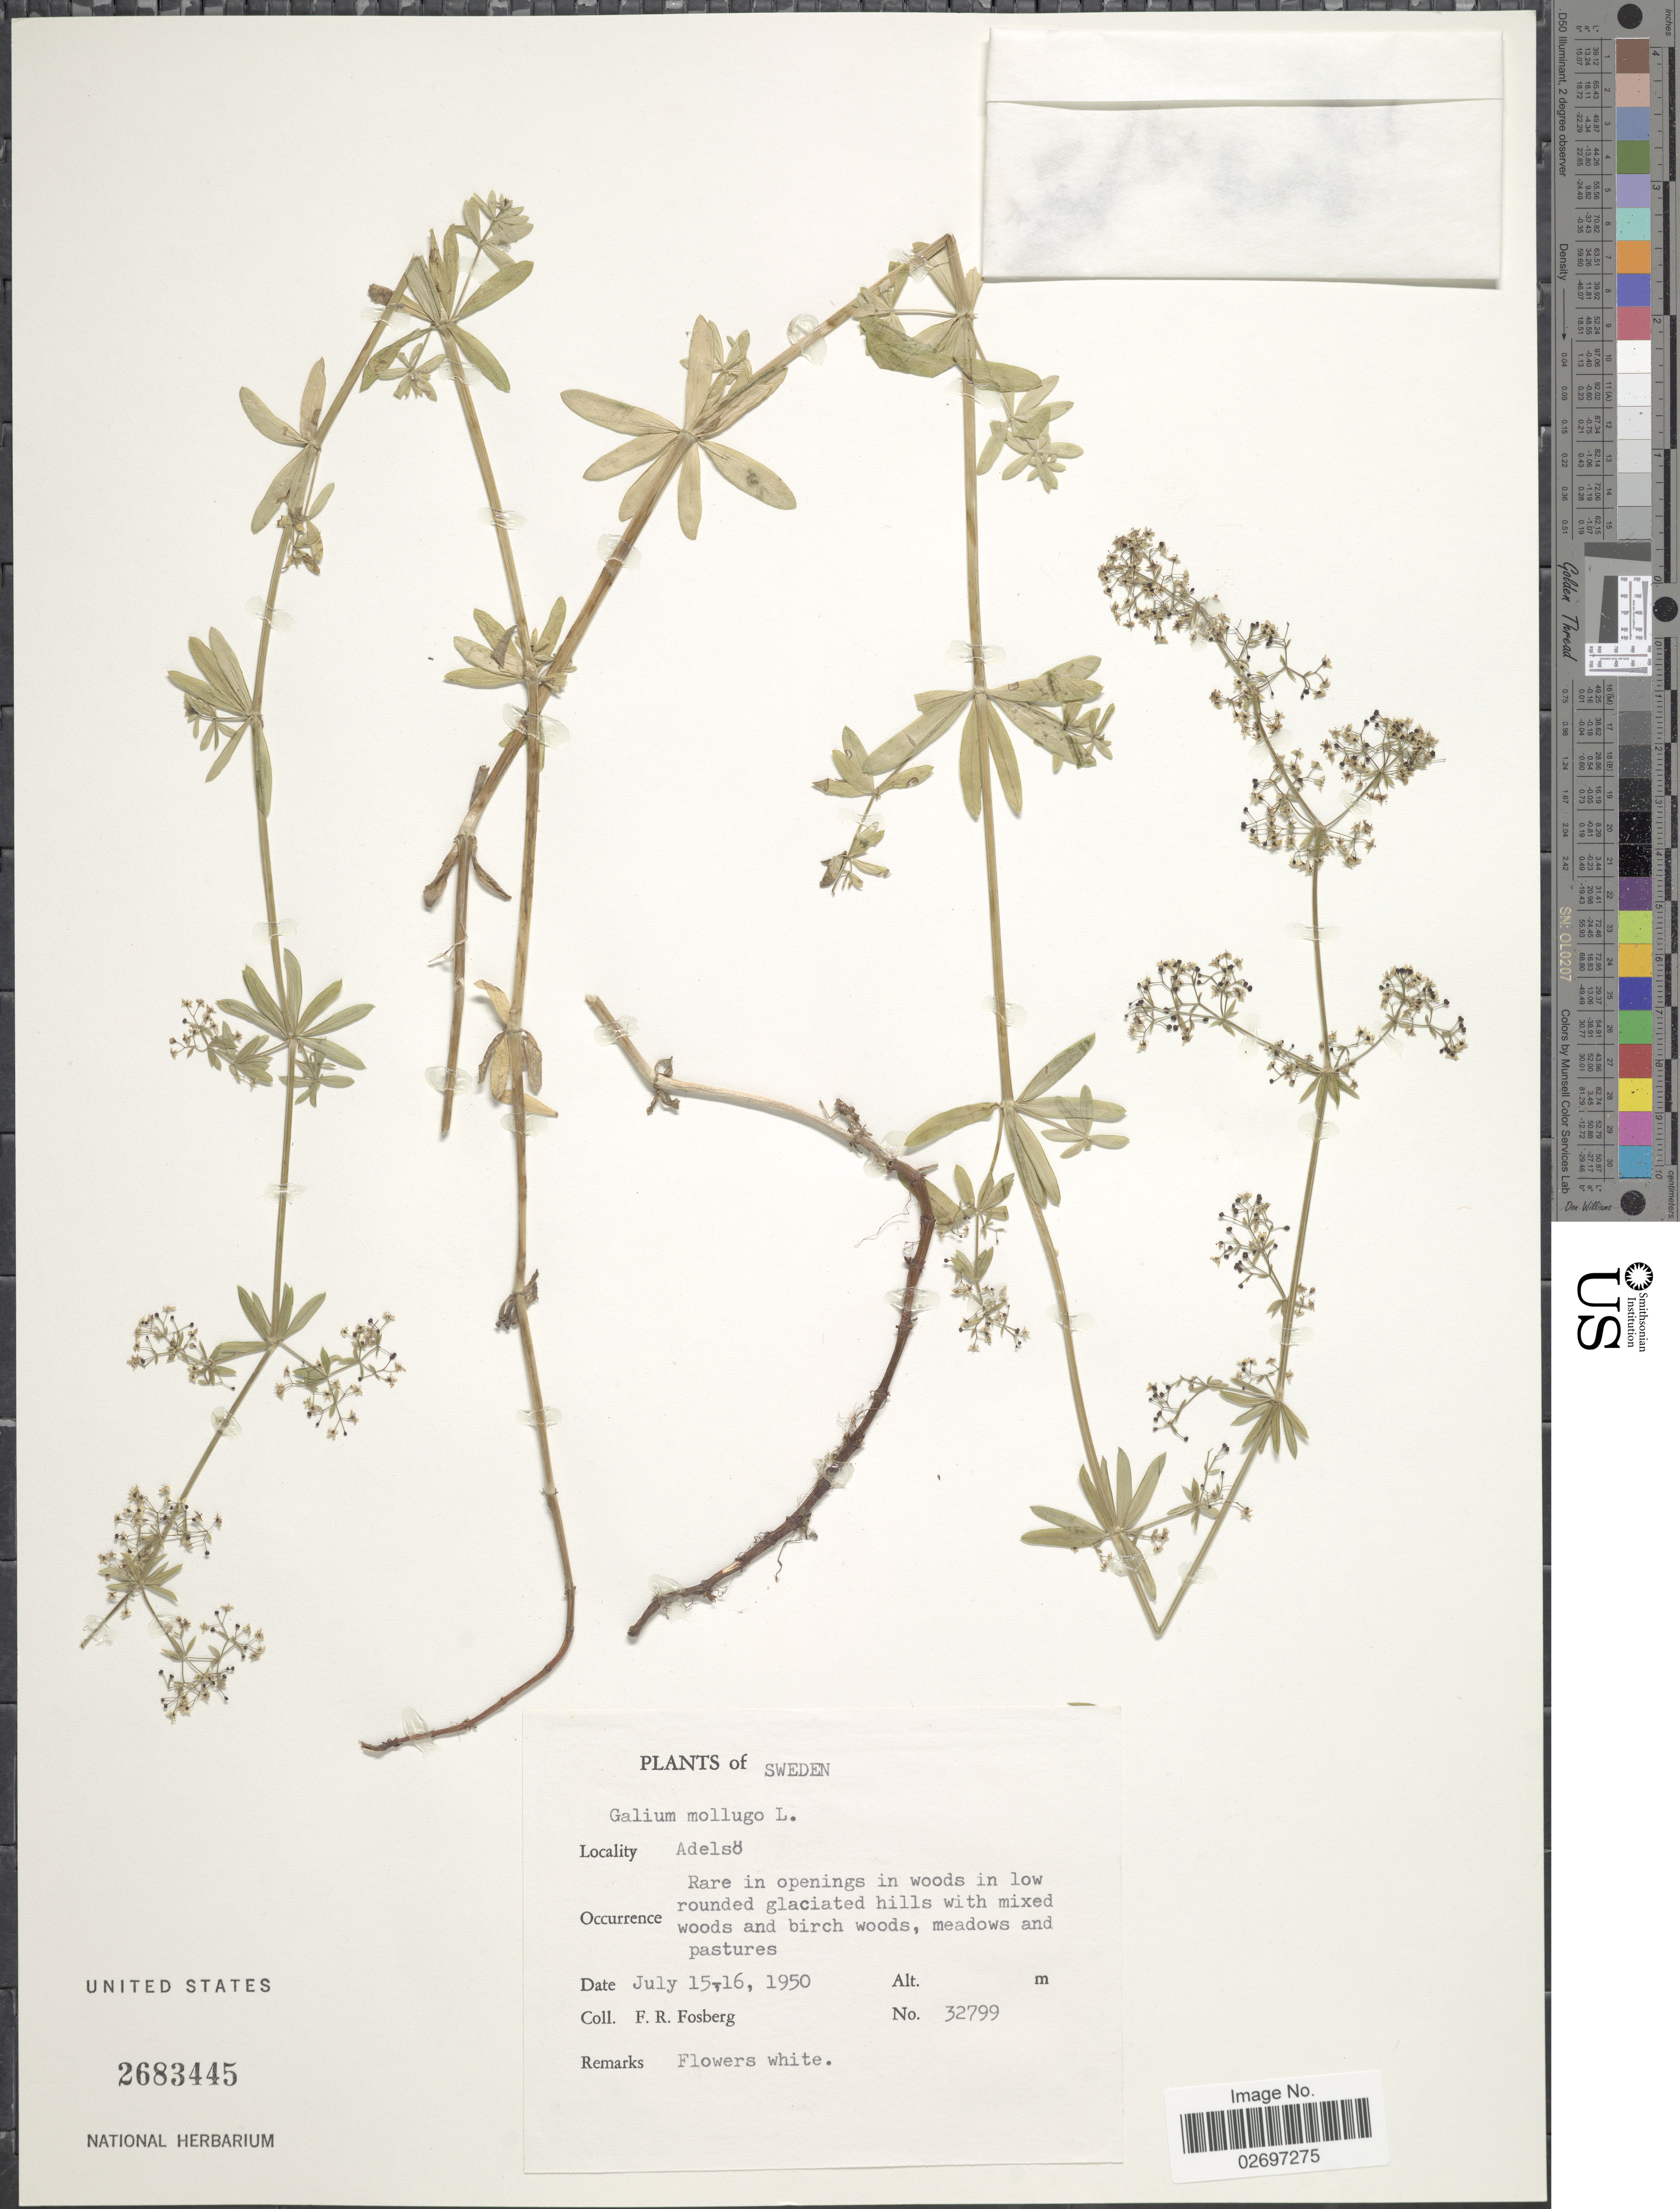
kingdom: Plantae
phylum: Tracheophyta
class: Magnoliopsida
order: Gentianales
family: Rubiaceae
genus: Galium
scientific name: Galium mollugo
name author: L.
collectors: F. R. Fosberg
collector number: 32799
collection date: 1950-07-15/1950-07-16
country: Sweden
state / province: Stockholm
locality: Adelsö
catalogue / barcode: US 2683445